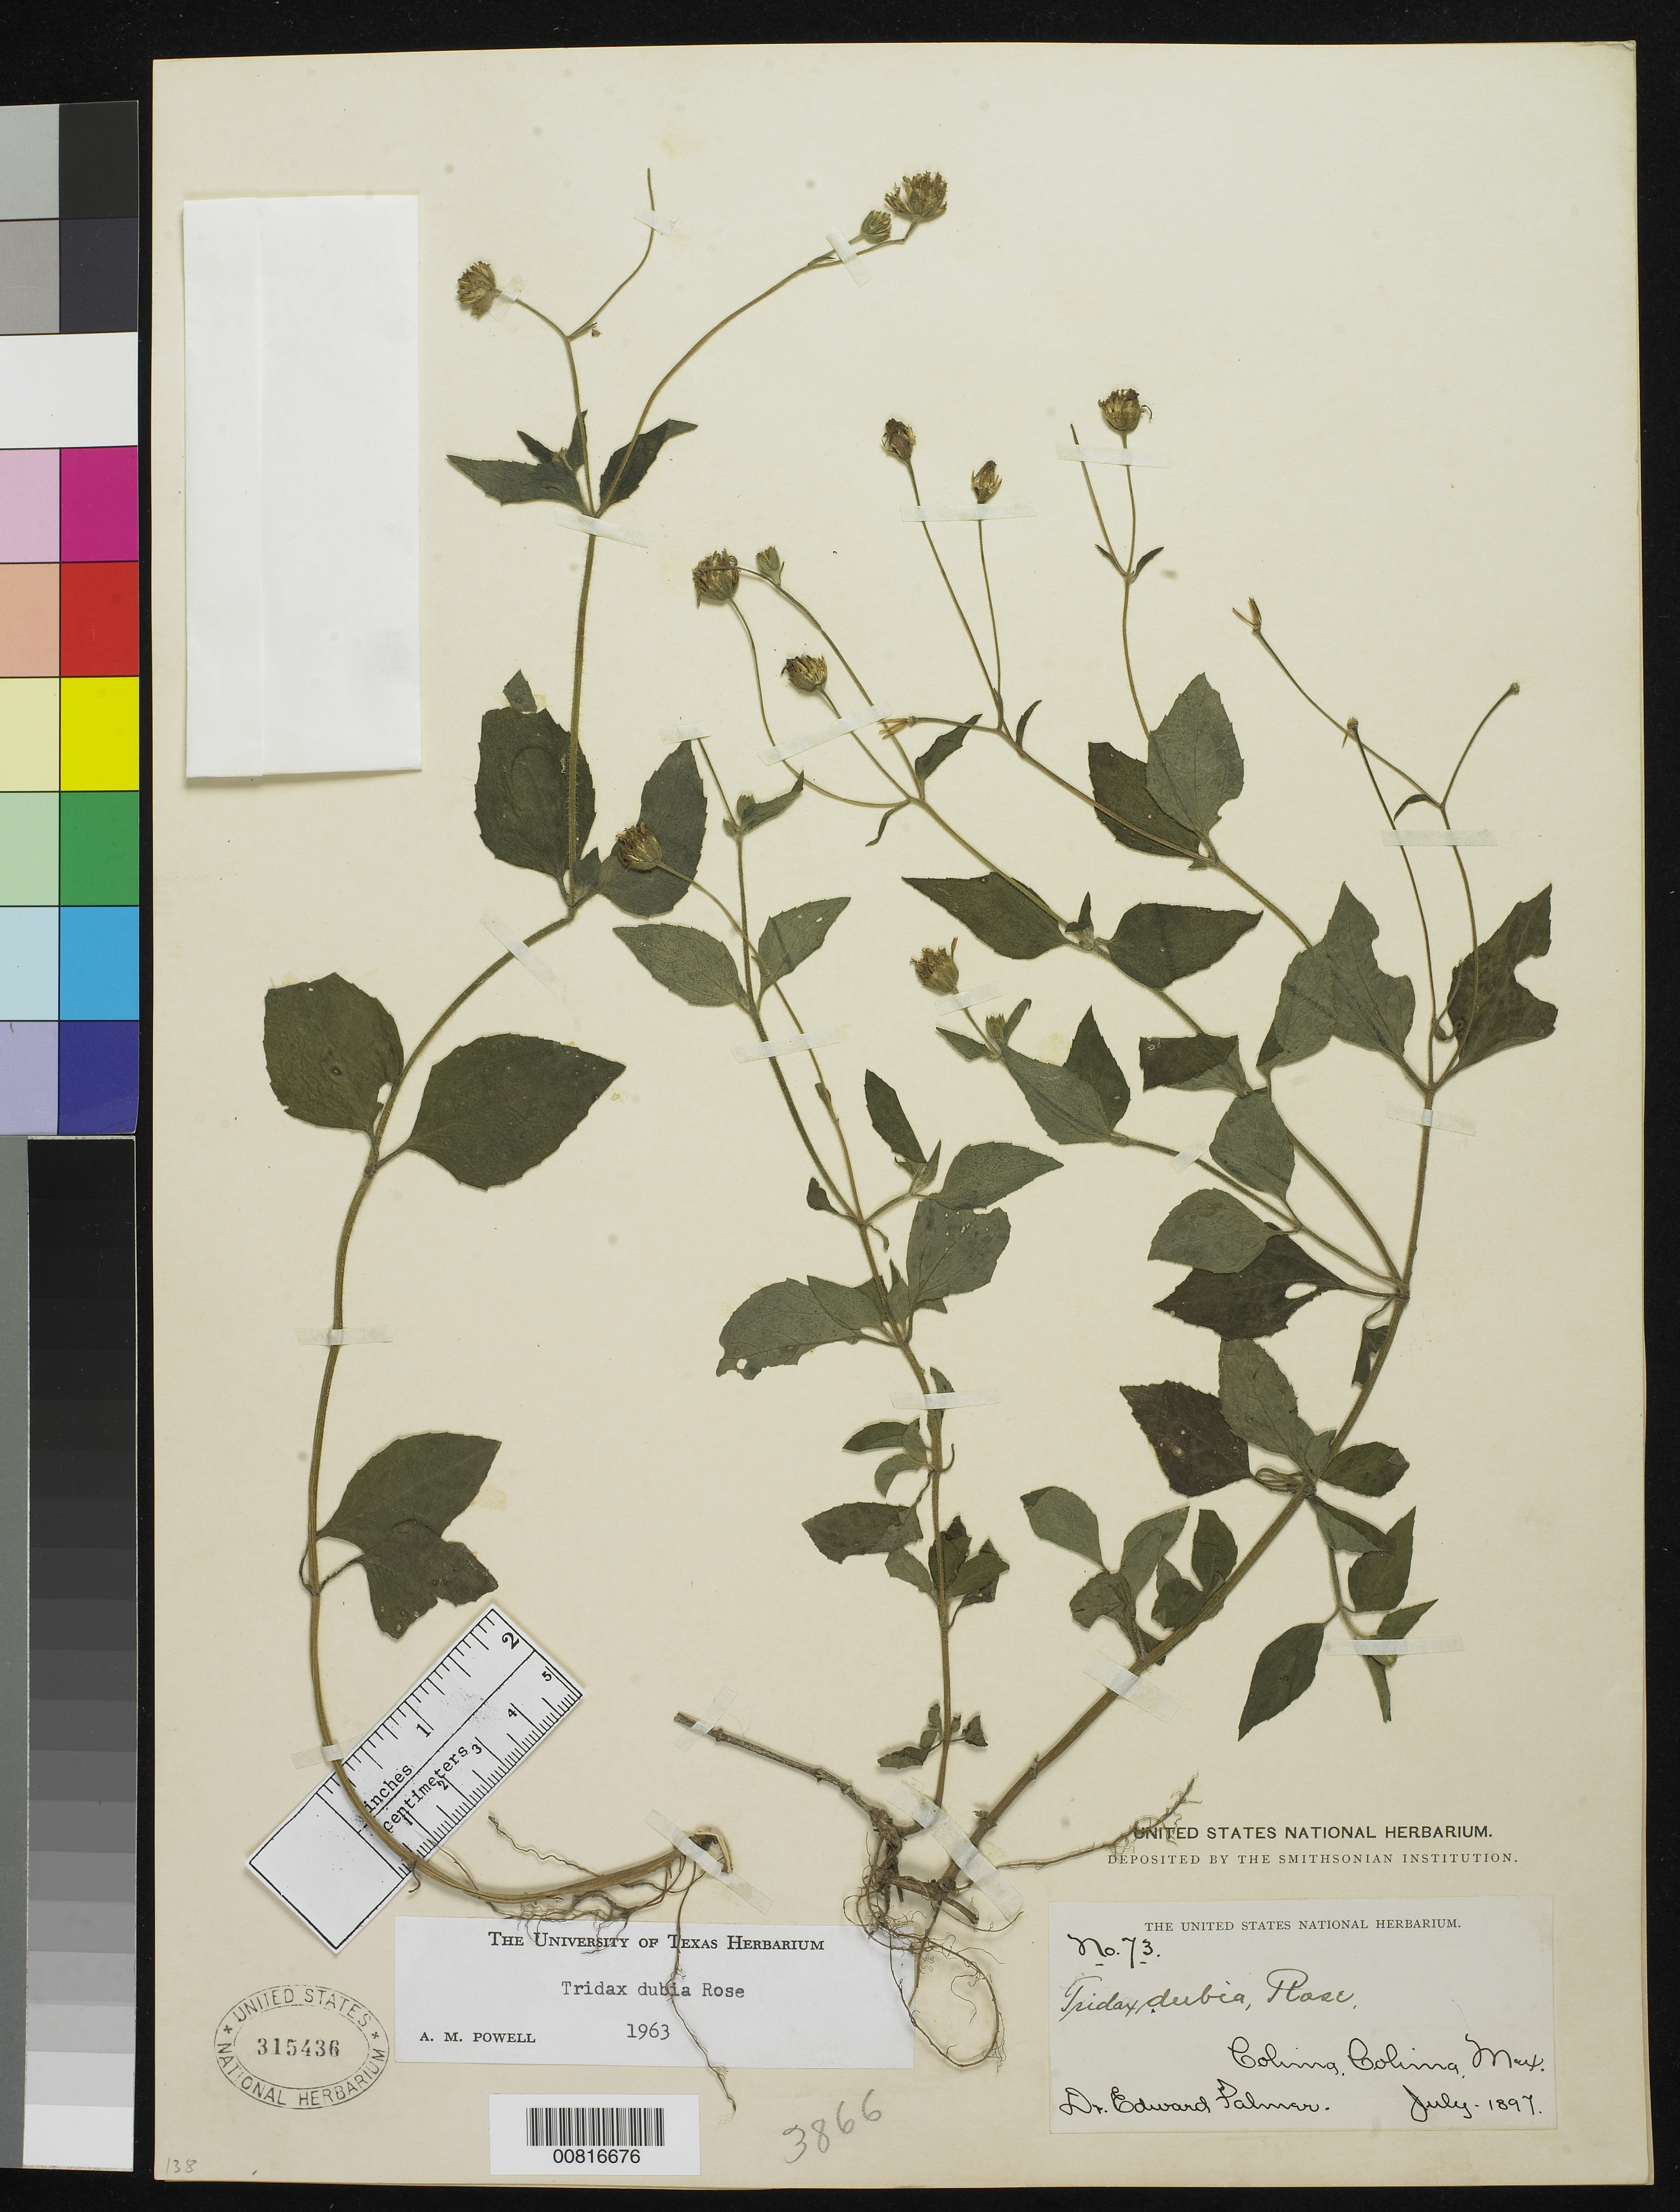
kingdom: Plantae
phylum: Tracheophyta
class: Magnoliopsida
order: Asterales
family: Asteraceae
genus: Tridax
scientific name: Tridax dubia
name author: Rose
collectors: E. Palmer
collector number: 73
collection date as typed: Jul 1897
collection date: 1897-07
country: Mexico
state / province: Colima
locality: Colima, Colima.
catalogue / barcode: US 315436